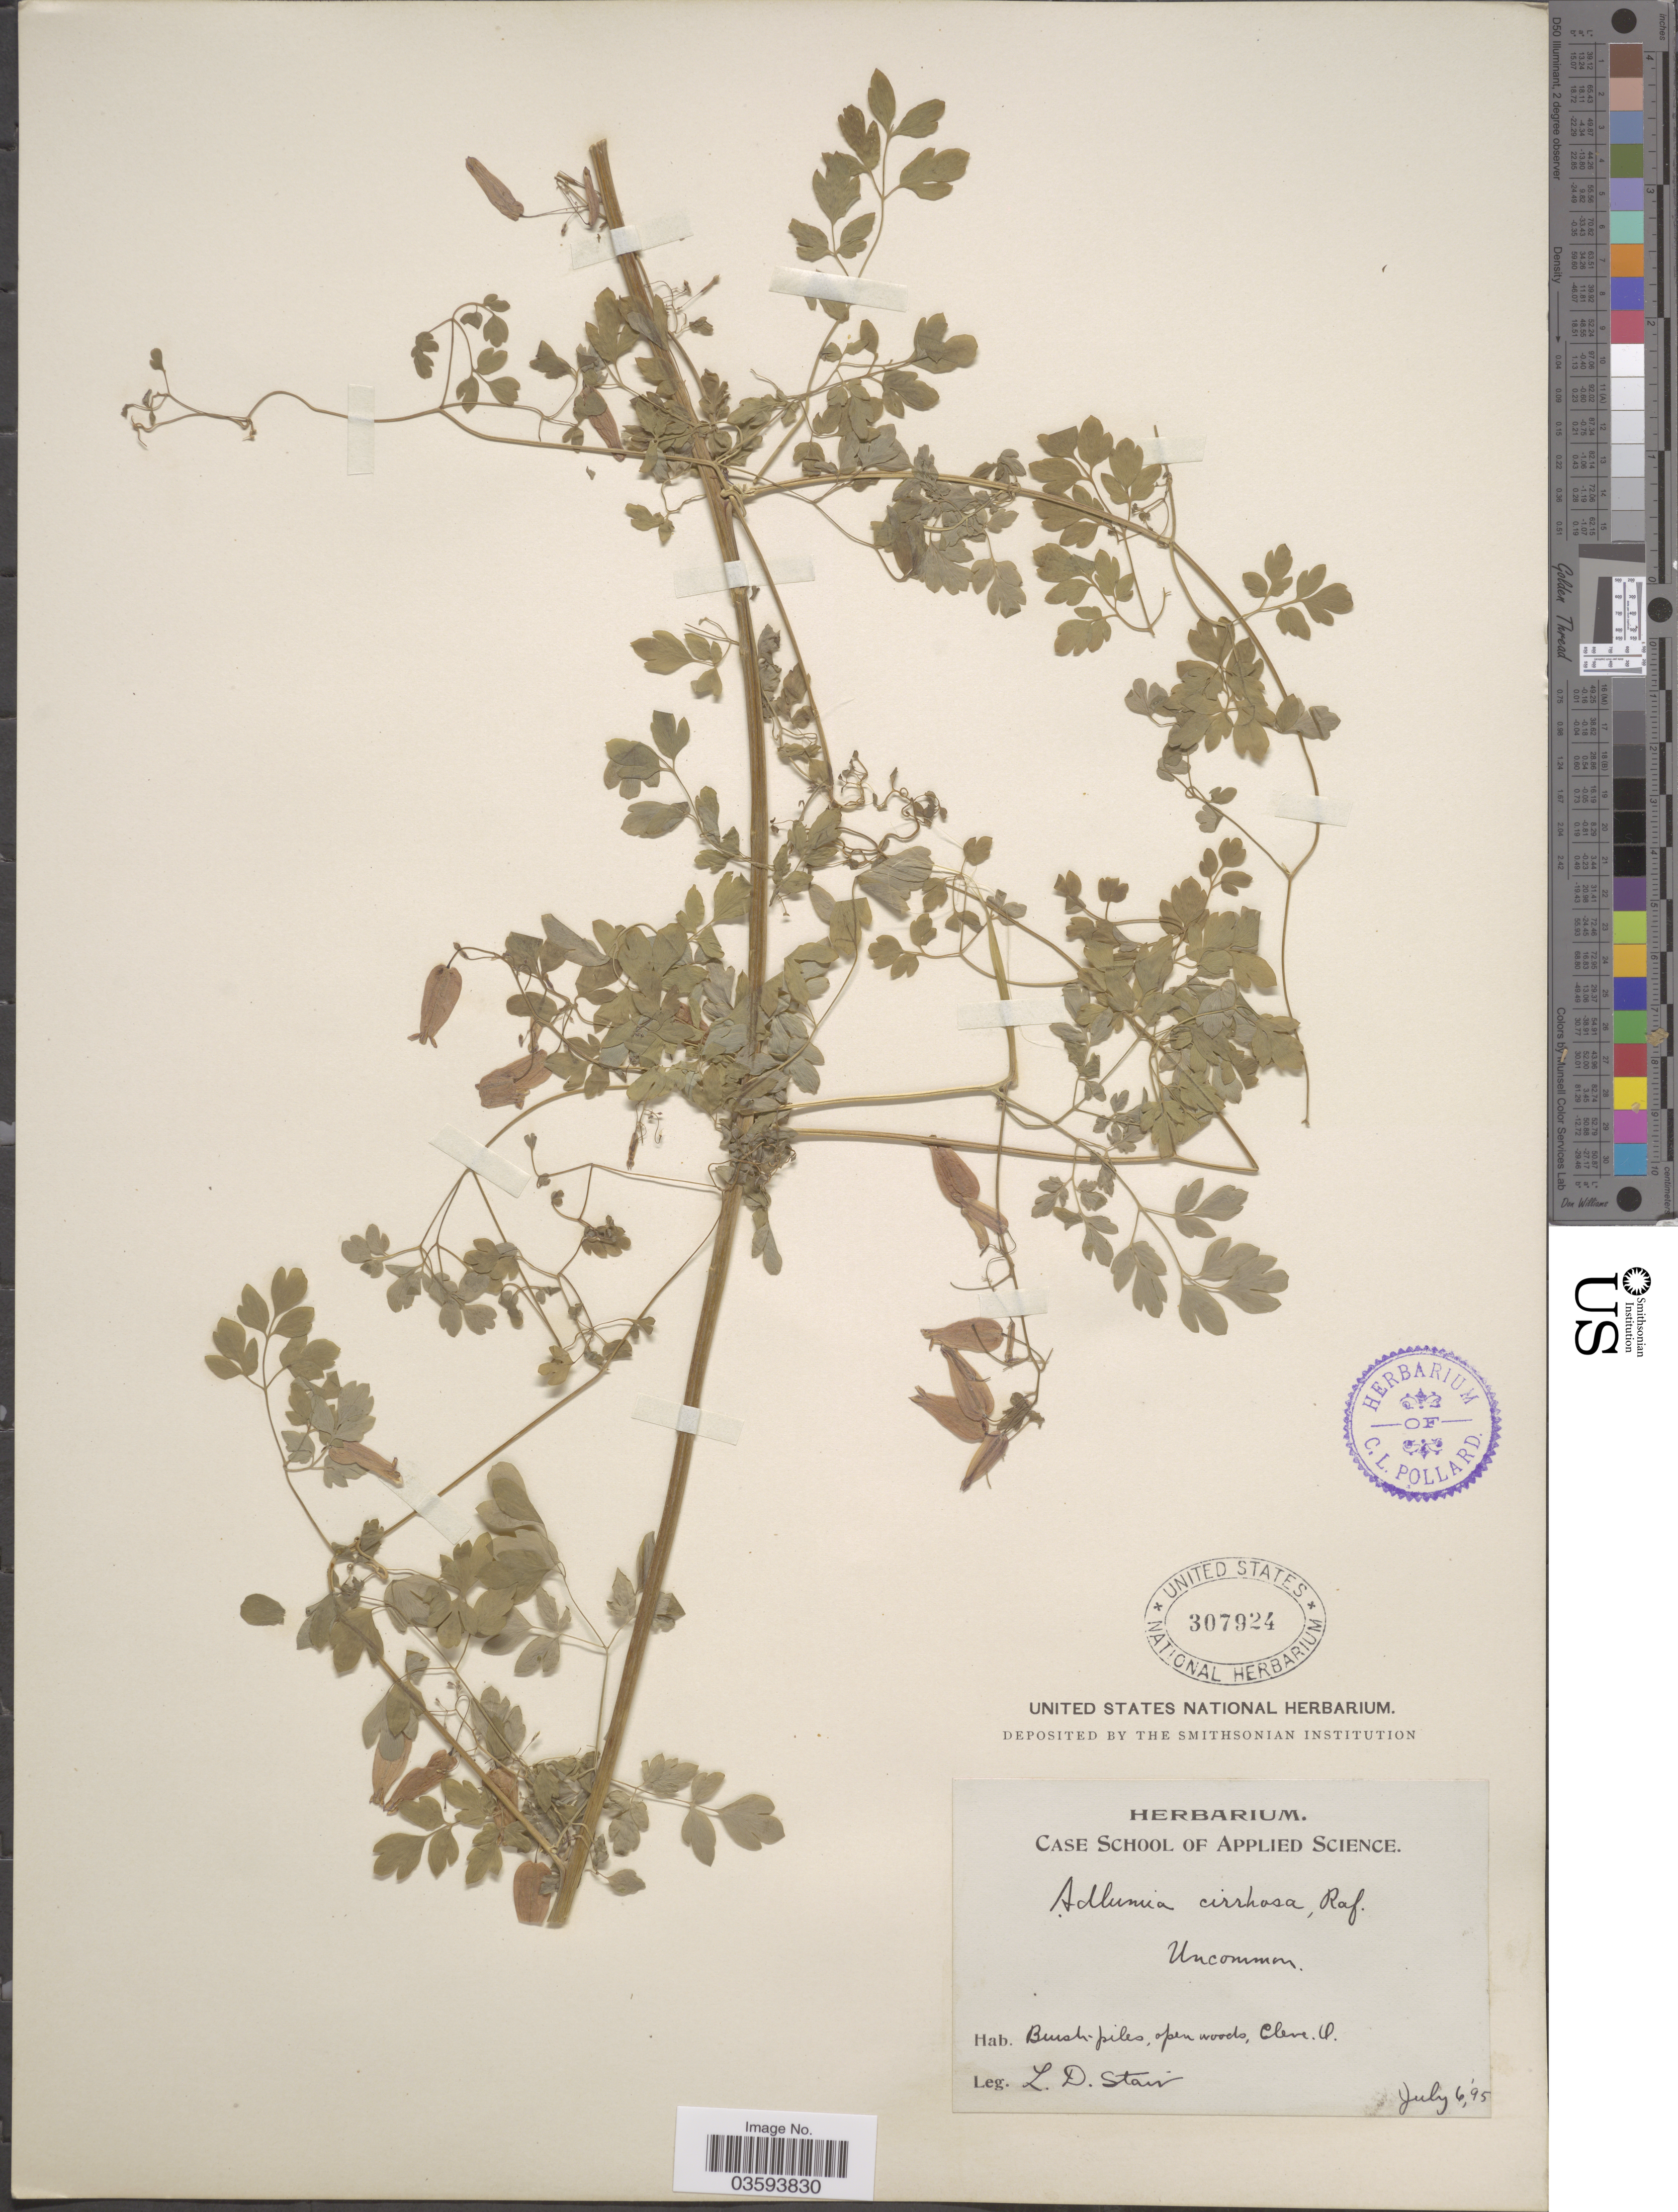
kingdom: Plantae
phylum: Tracheophyta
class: Magnoliopsida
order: Ranunculales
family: Papaveraceae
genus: Adlumia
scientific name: Adlumia cirrhosa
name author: Raf. ex DC.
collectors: L. Stair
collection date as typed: Transcribed d/m/y: 6/7/95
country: United States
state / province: Ohio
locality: Bush-piles, open woods, Cleve.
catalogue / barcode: US 307924